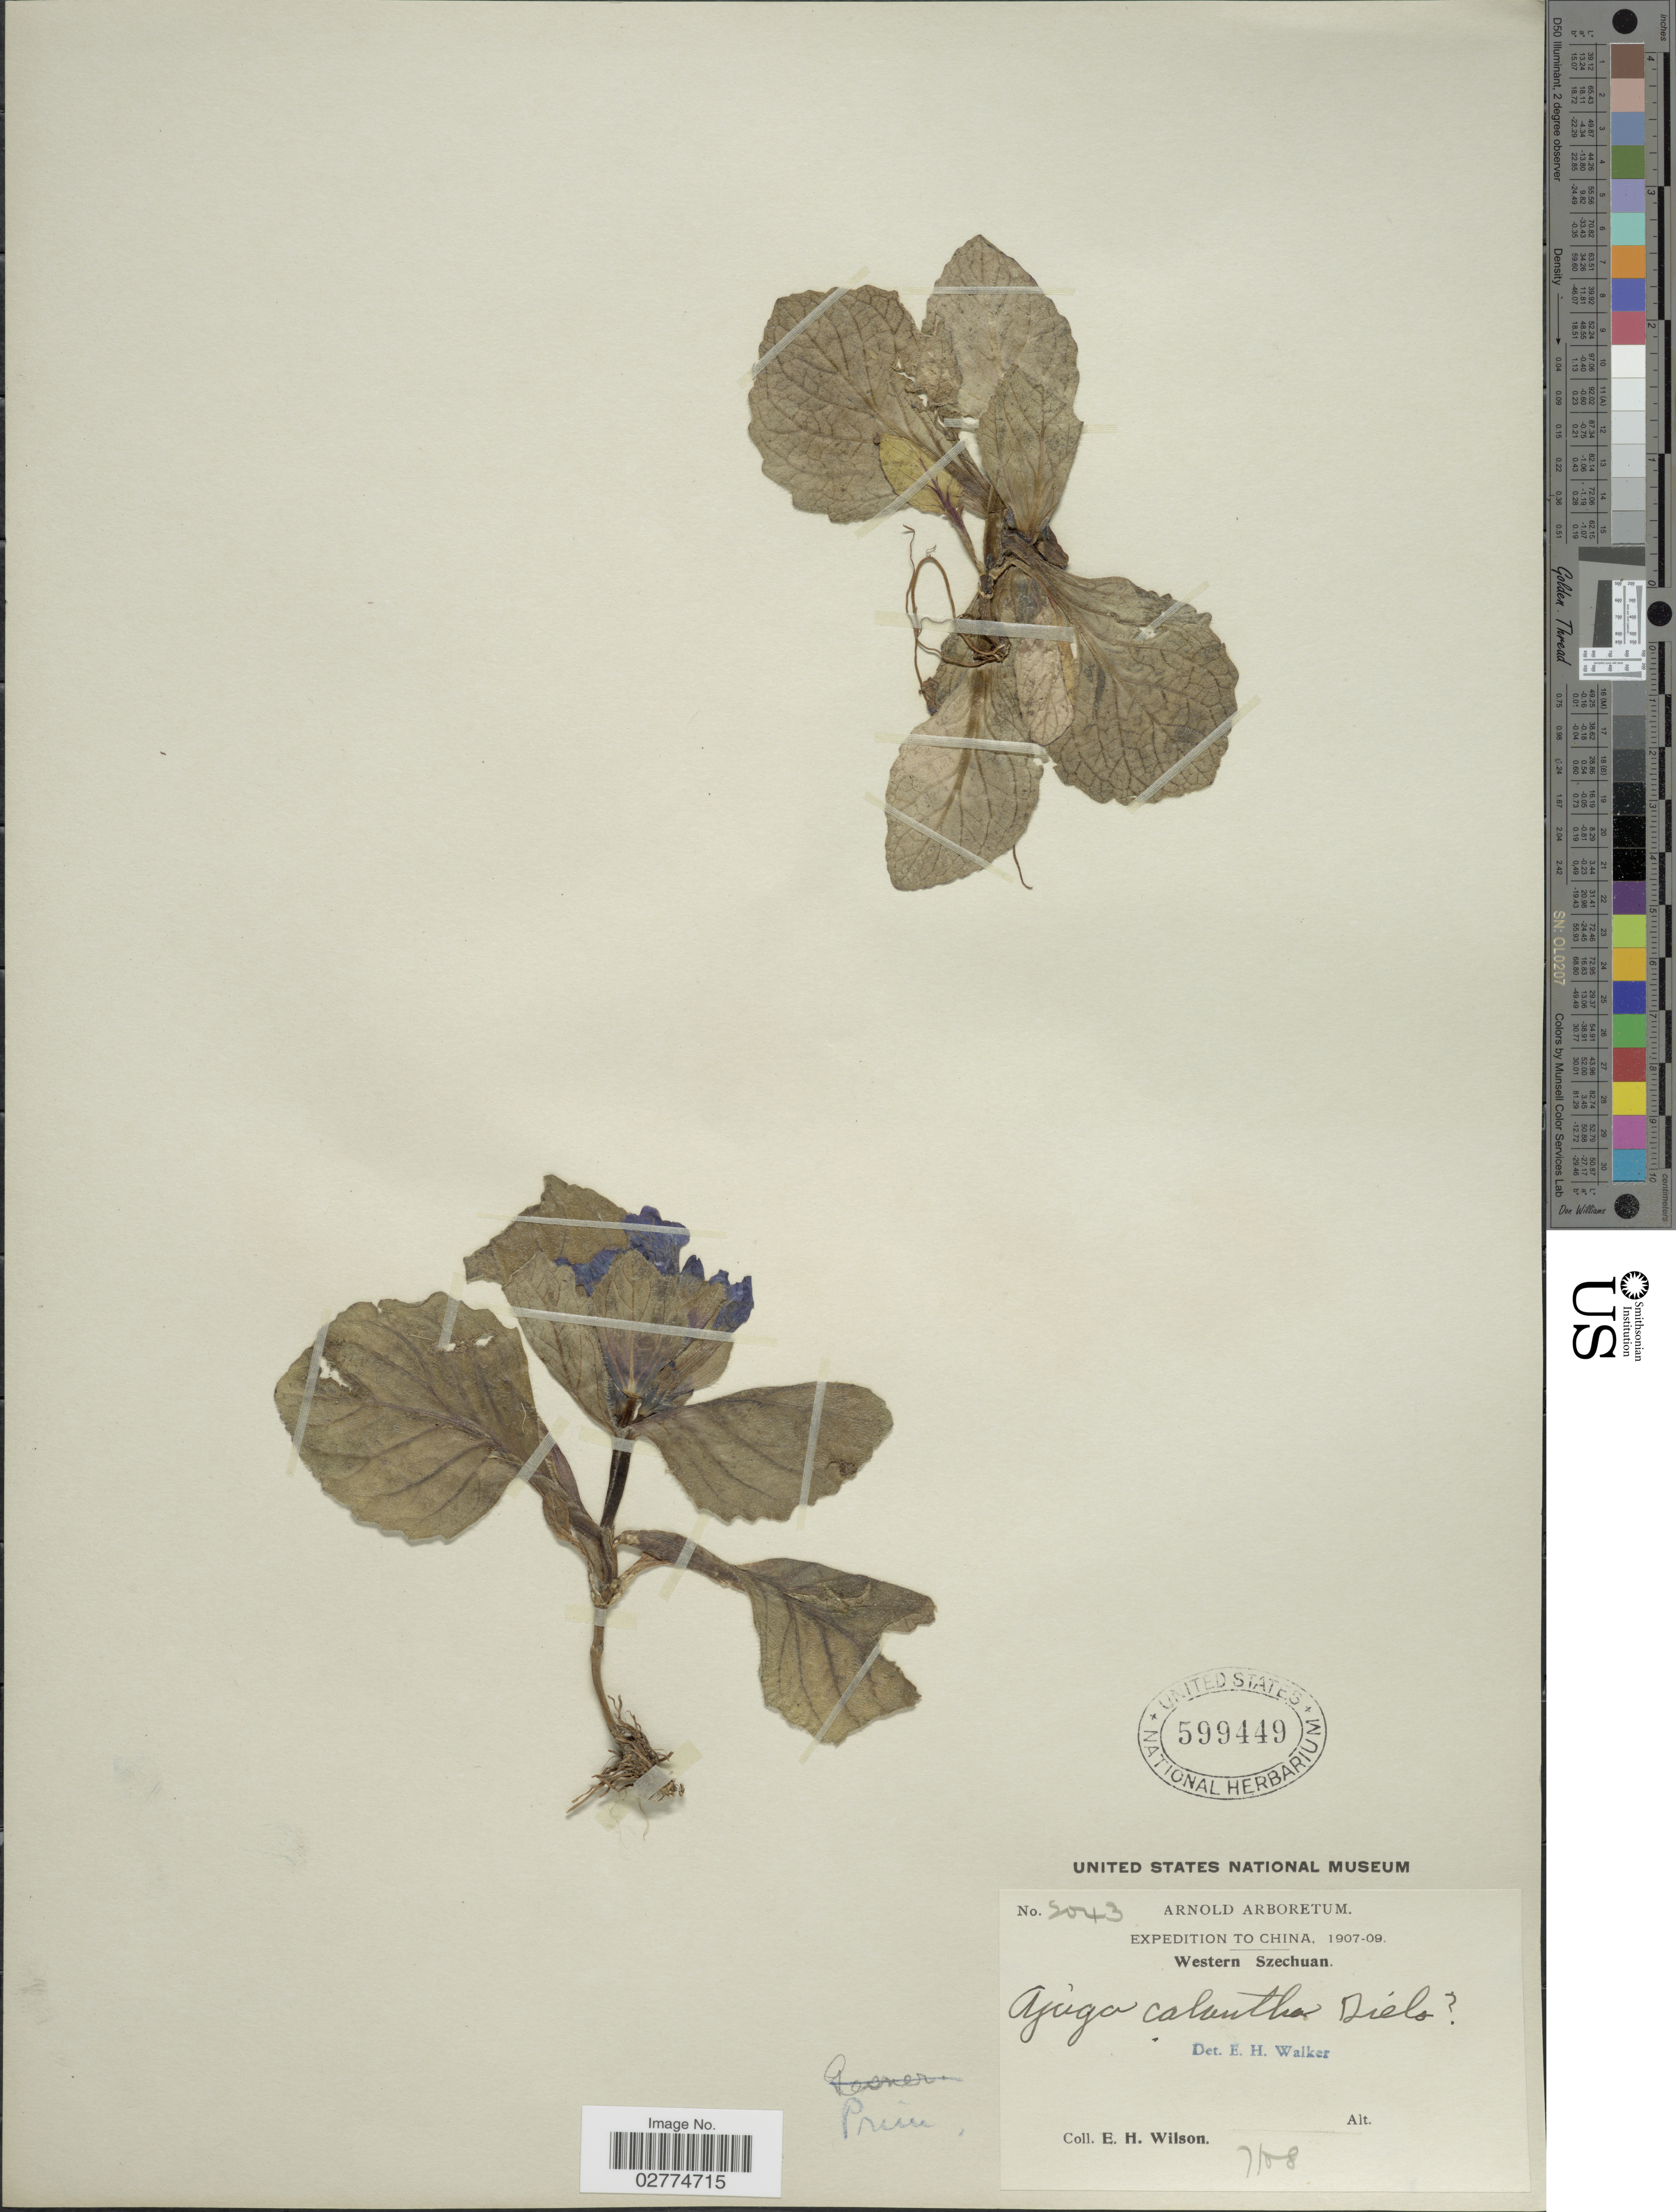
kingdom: Plantae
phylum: Tracheophyta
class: Magnoliopsida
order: Lamiales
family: Lamiaceae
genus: Ajuga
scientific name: Ajuga calantha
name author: Diels ex H. Limpr.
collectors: E. Wilson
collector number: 2043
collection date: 1908-07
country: China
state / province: Sichuan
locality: Western Szechuan.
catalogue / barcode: US 599449